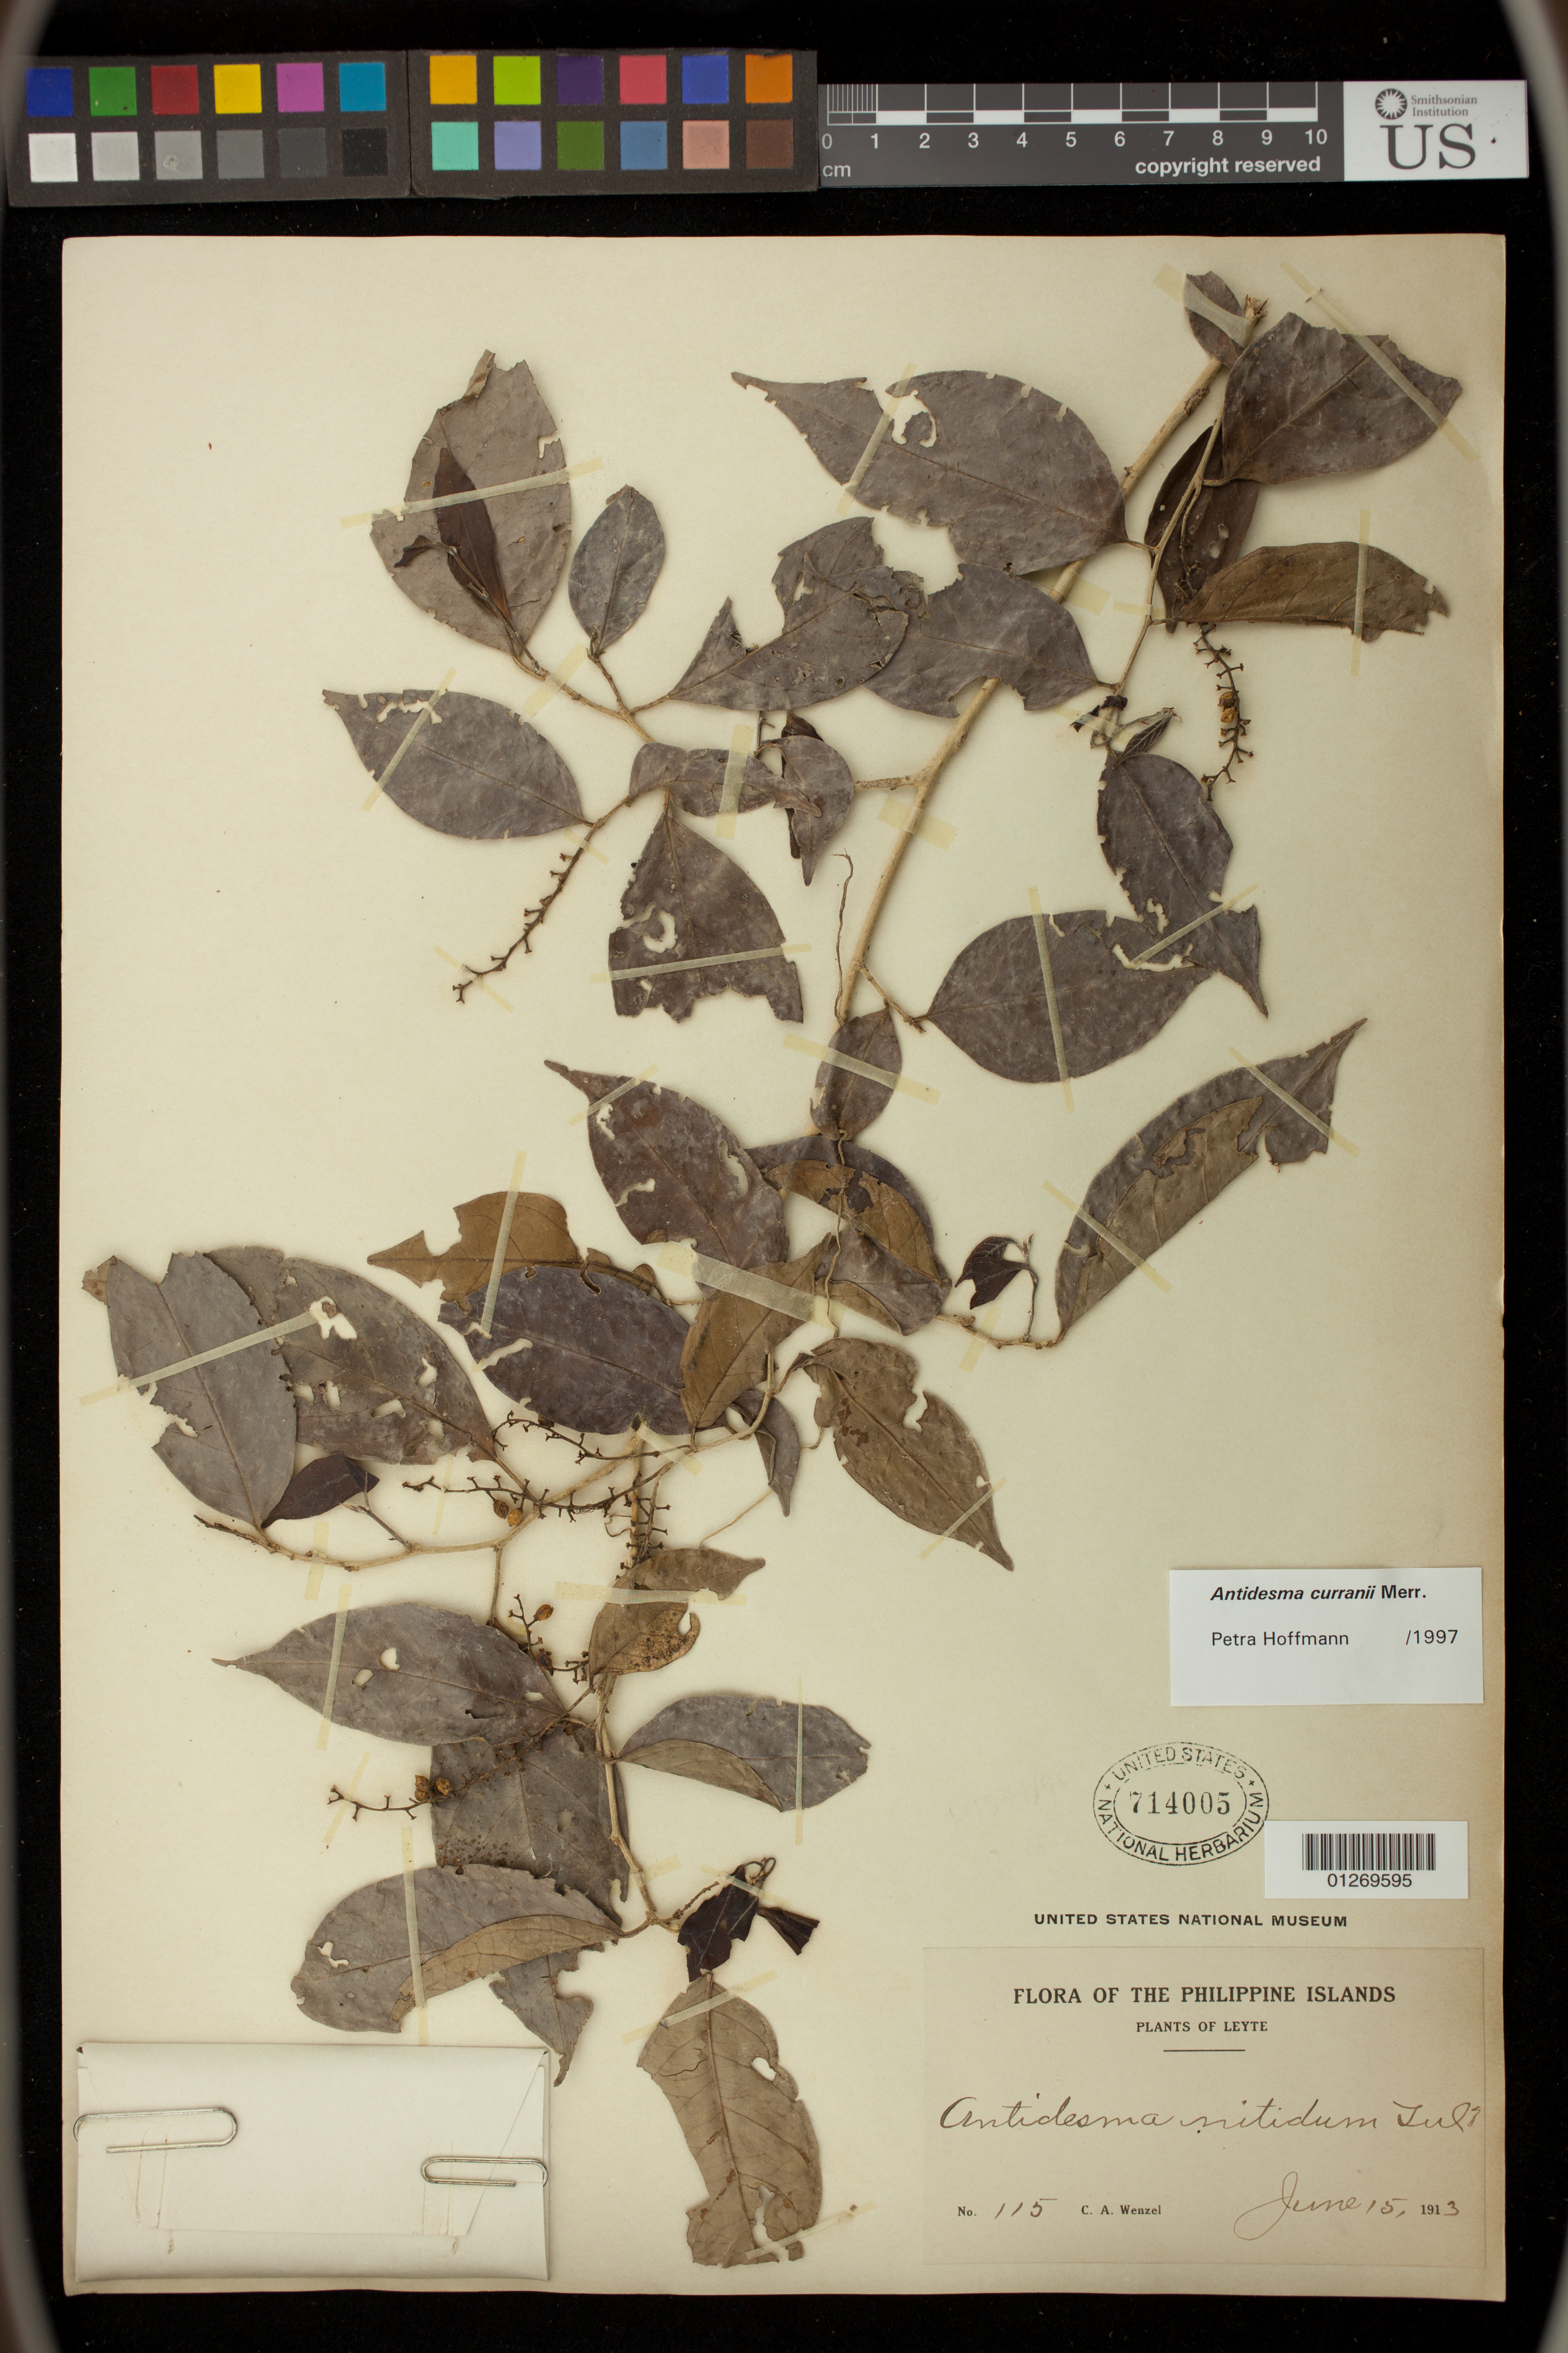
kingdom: Plantae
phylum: Tracheophyta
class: Magnoliopsida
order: Malpighiales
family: Phyllanthaceae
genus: Antidesma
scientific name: Antidesma curranii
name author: Merr.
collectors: C. Wenzel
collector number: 115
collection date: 1913-06-15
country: Philippines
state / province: Eastern Visayas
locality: Leyte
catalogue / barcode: US 714005